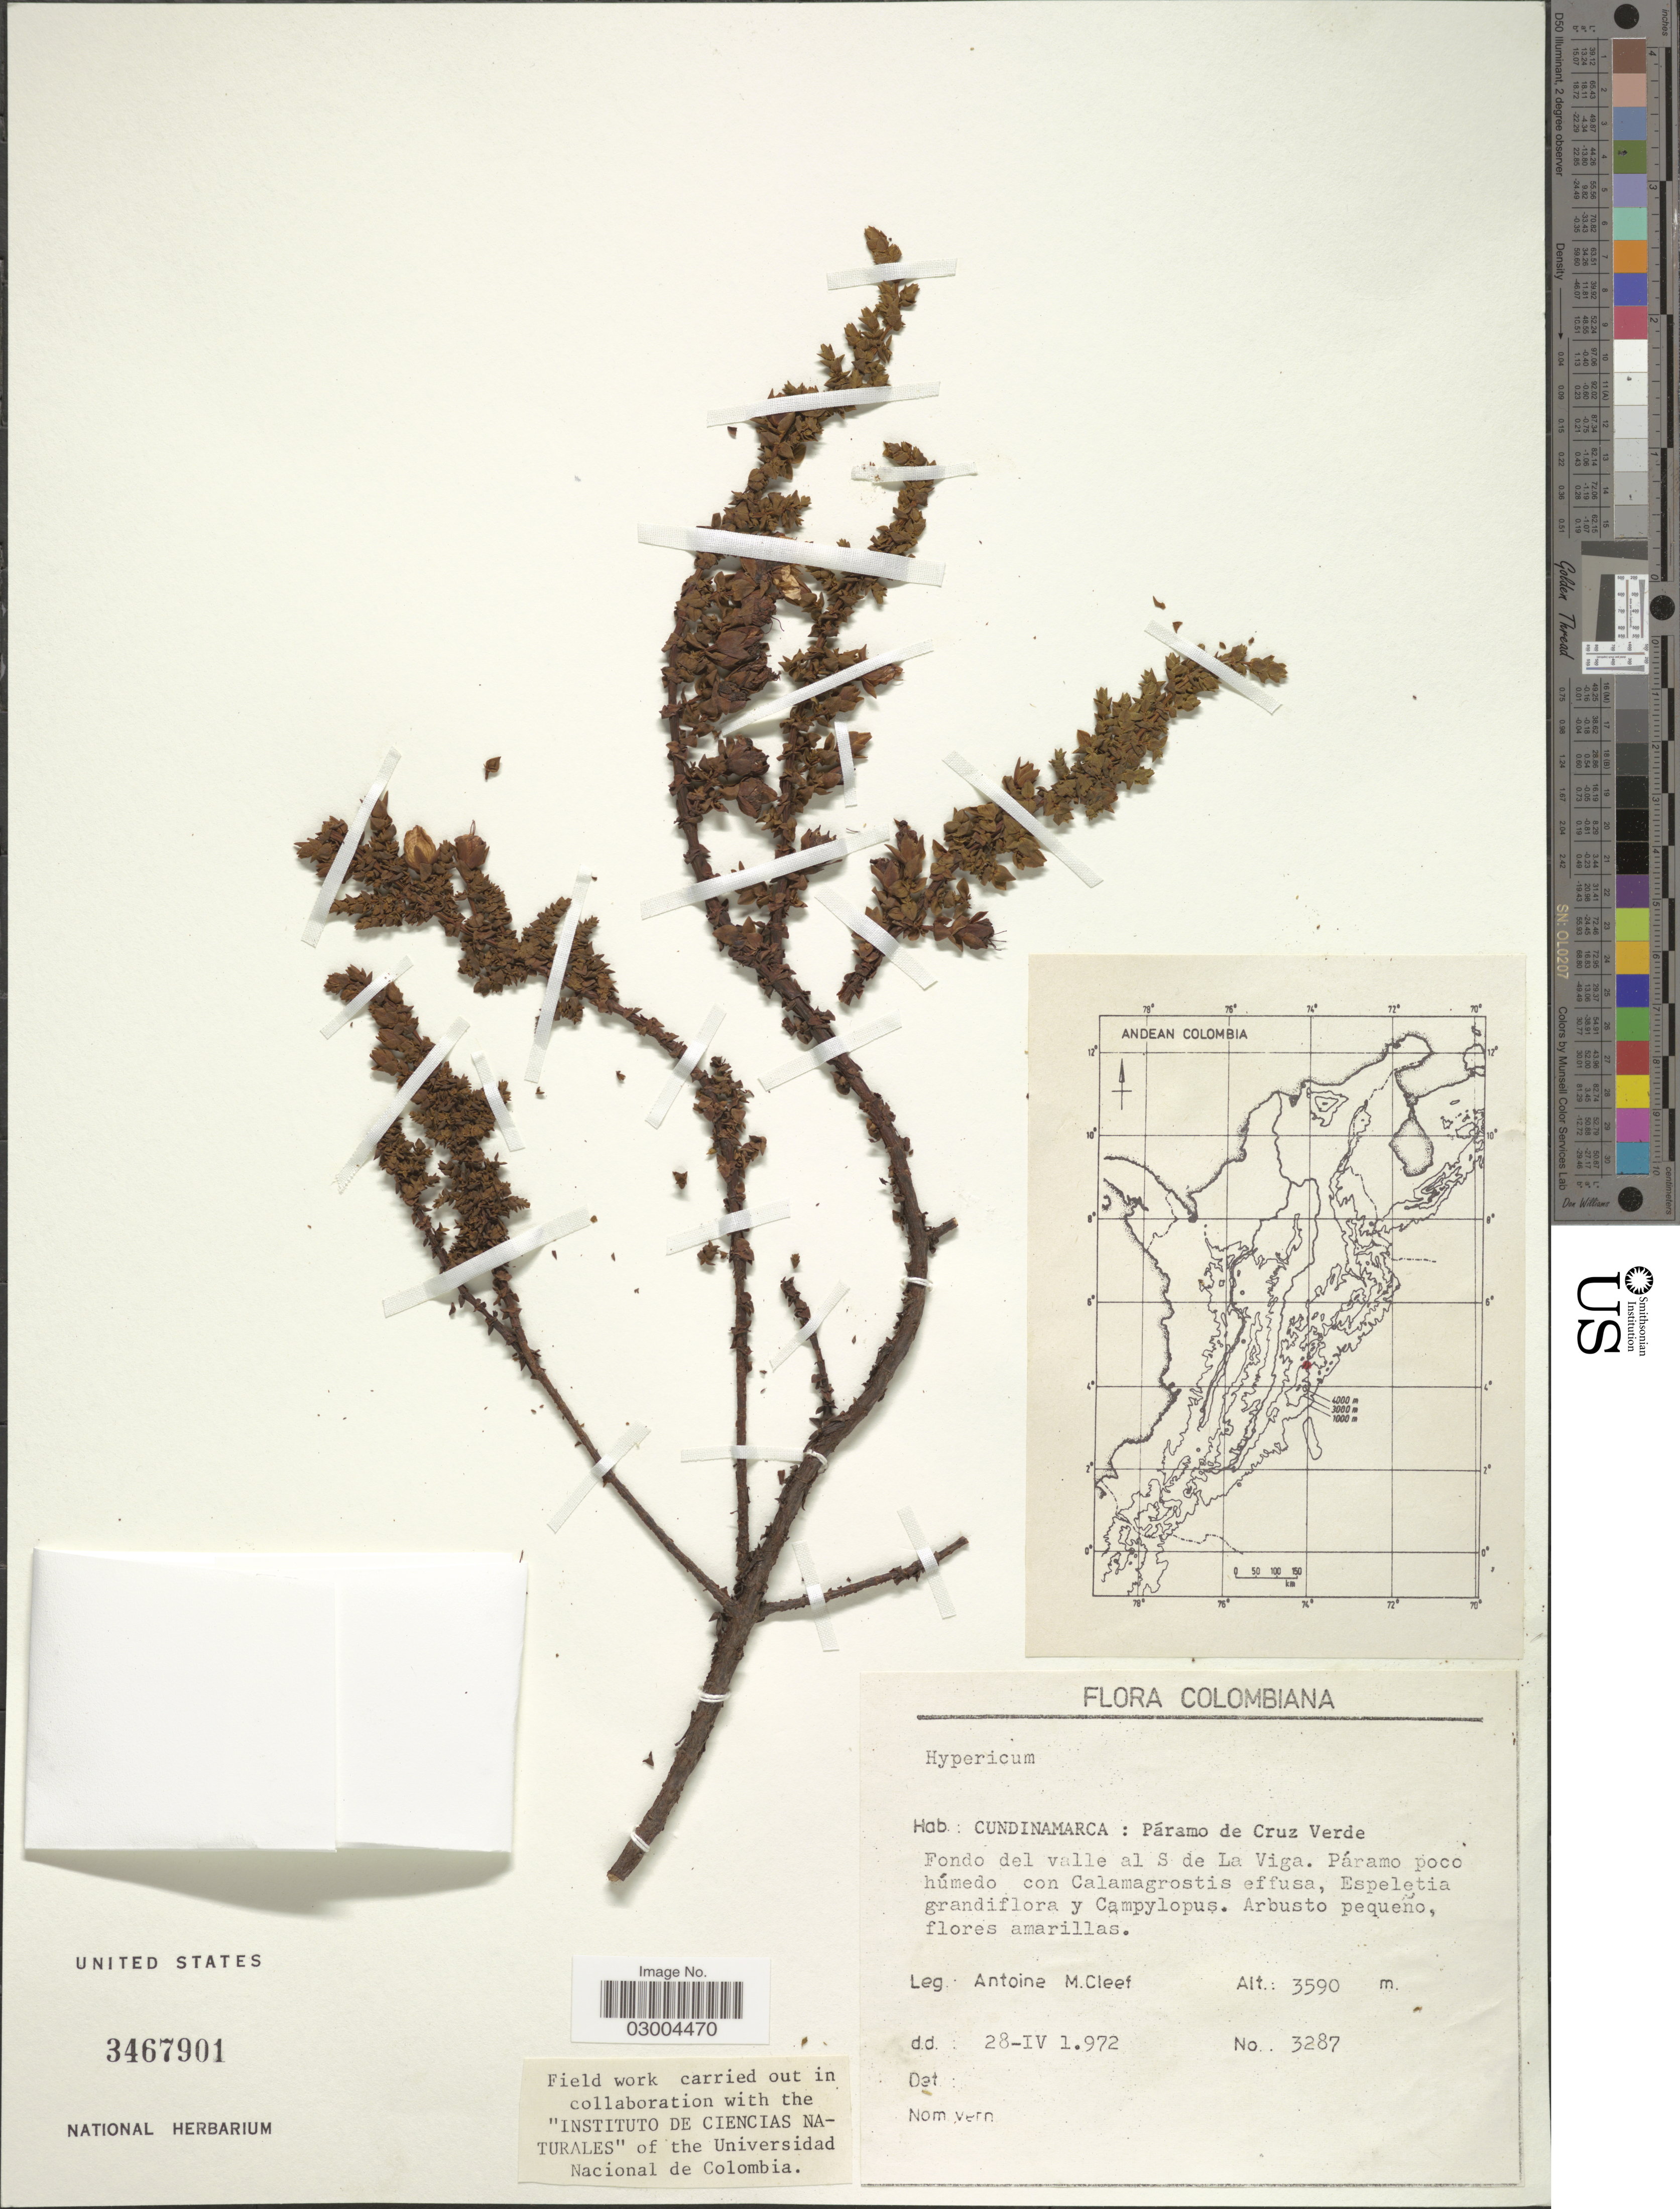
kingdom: Plantae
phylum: Tracheophyta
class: Magnoliopsida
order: Malpighiales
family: Hypericaceae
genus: Hypericum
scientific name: Hypericum sp.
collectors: A. M. Cleef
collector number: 3287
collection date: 1972-04-28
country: Colombia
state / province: Cundinamarca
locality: Páramo de Cruz Verde. Fondo del valle al S de La Viga.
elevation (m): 3590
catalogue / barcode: US 3467901